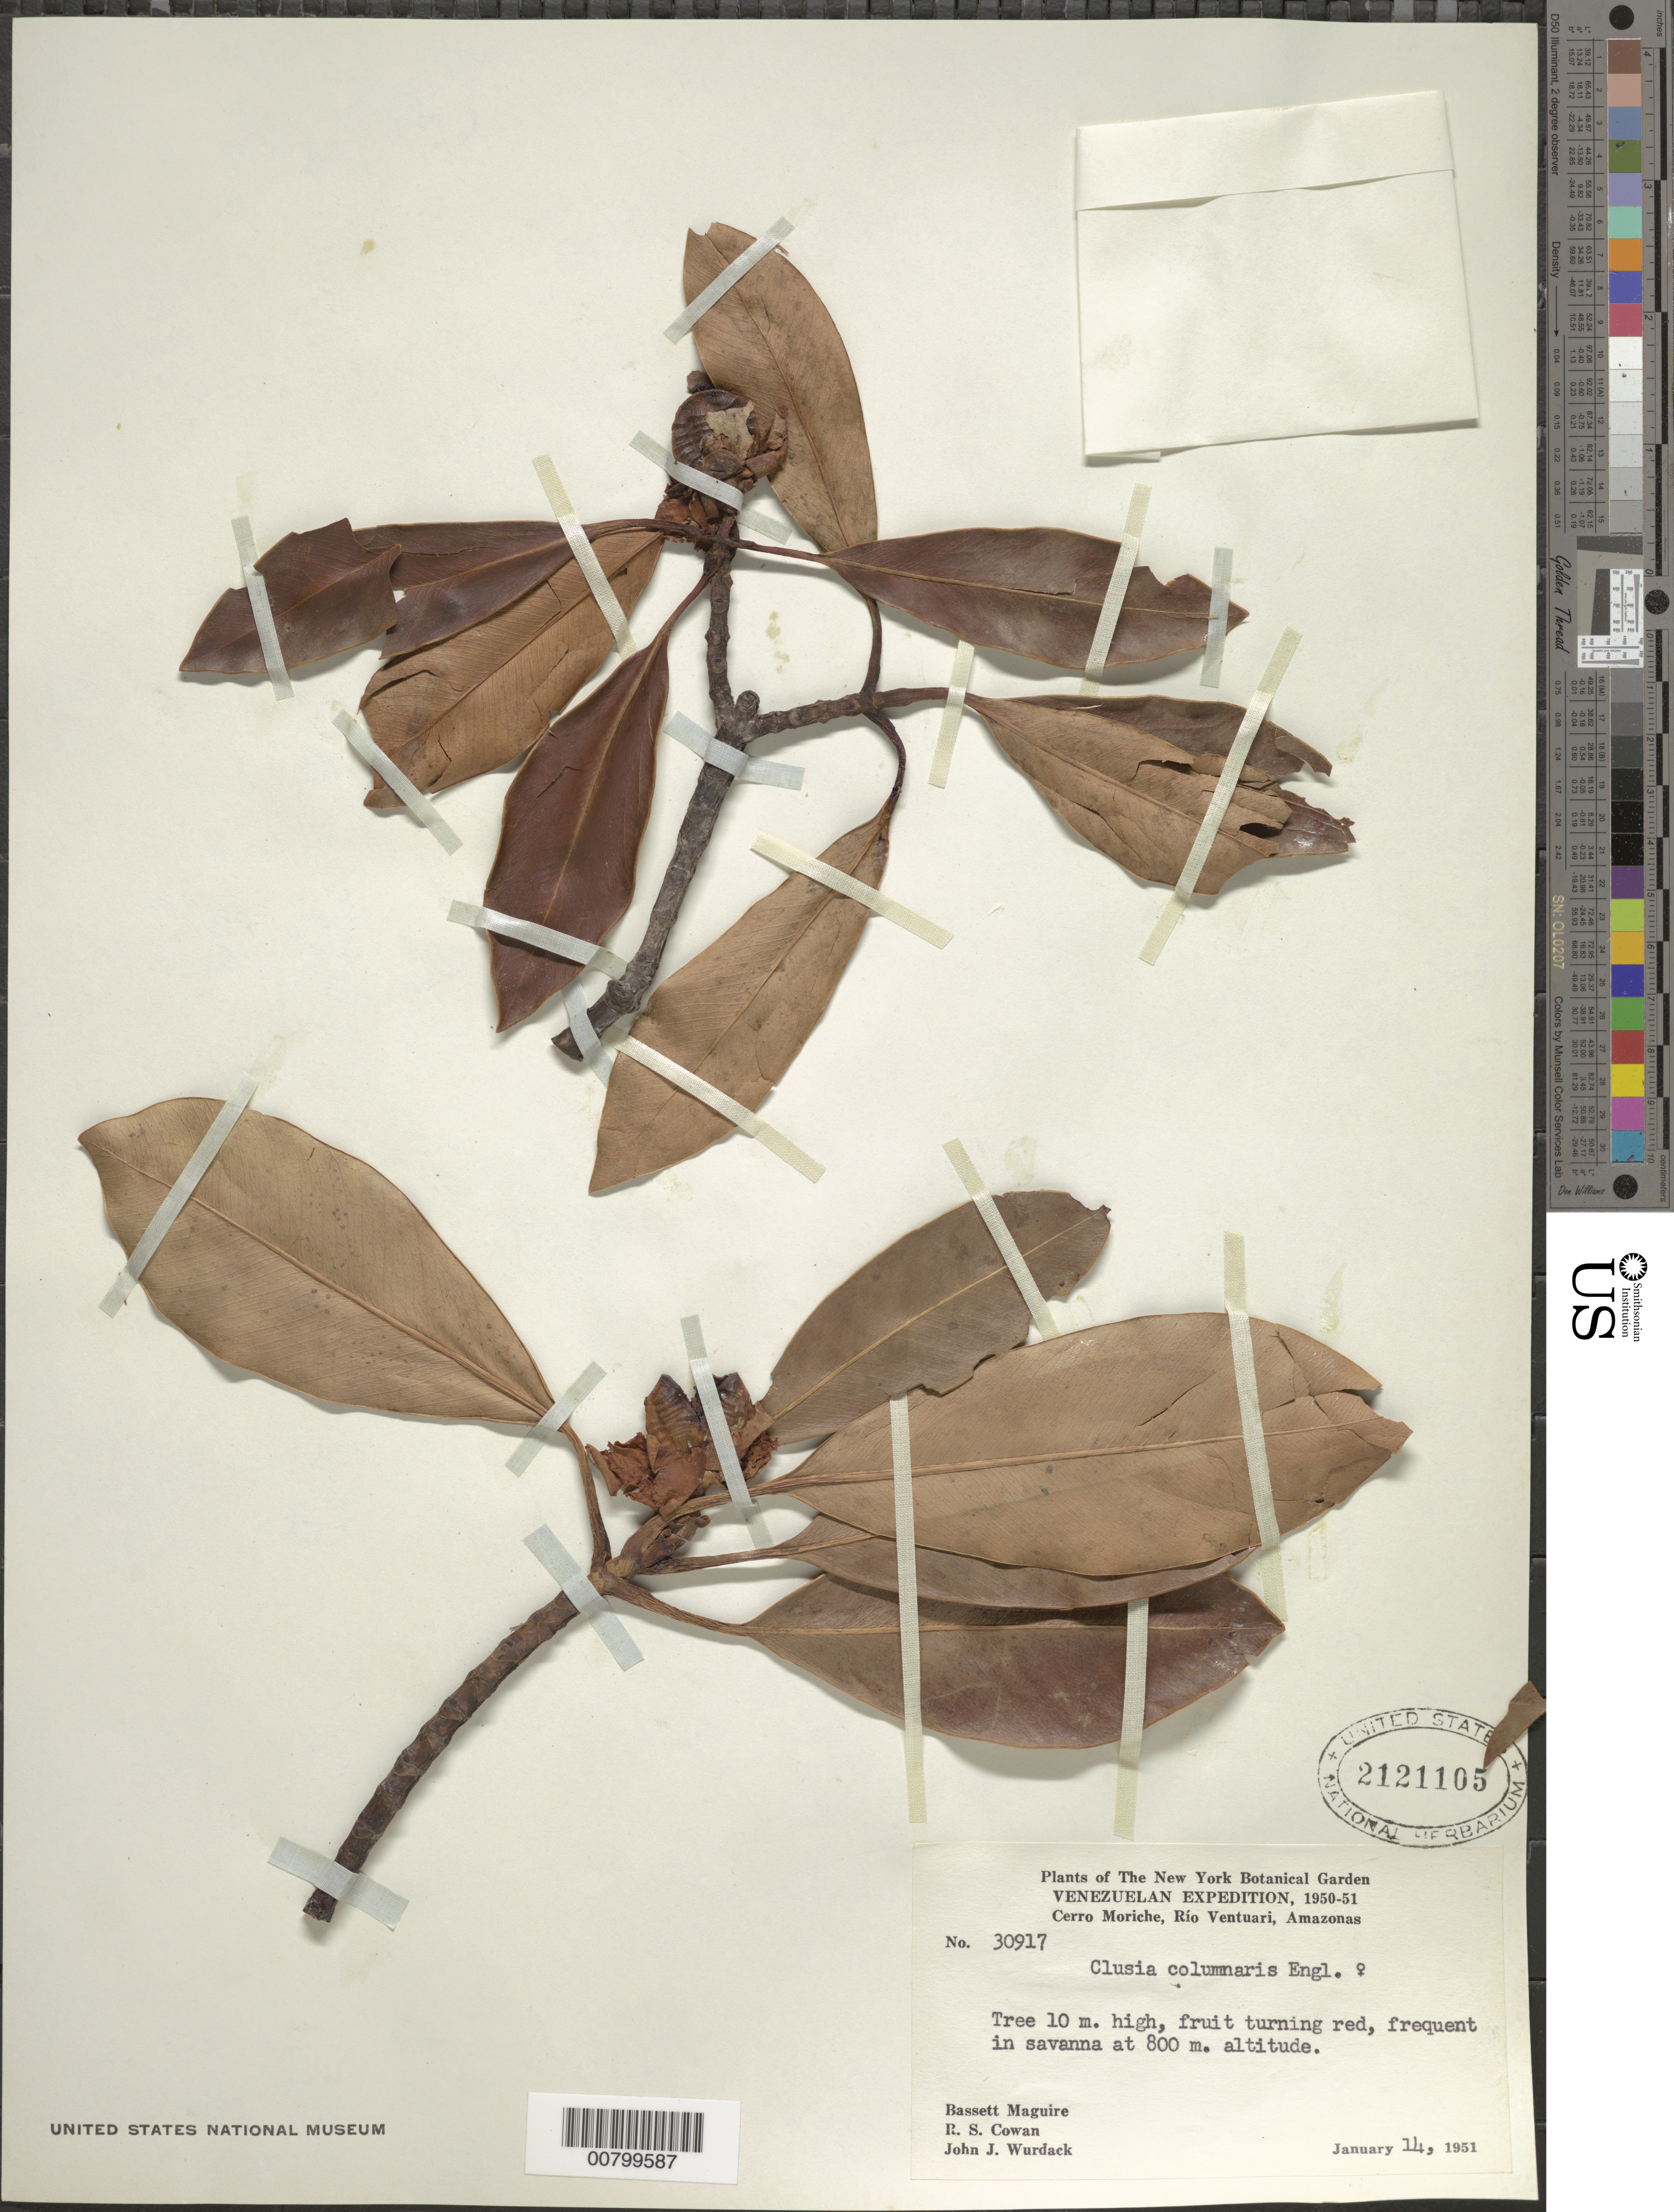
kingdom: Plantae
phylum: Tracheophyta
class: Magnoliopsida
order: Malpighiales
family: Clusiaceae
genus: Clusia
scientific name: Clusia columnaris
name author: Engl.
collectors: B. Maguire, R. S. Cowan & J. J. Wurdack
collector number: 30917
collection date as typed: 14-Jan-51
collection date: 1951-01-14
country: Venezuela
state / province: Amazonas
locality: Cerro Moriche, Río Ventuari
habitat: Savanna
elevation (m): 800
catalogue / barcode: US 2121105